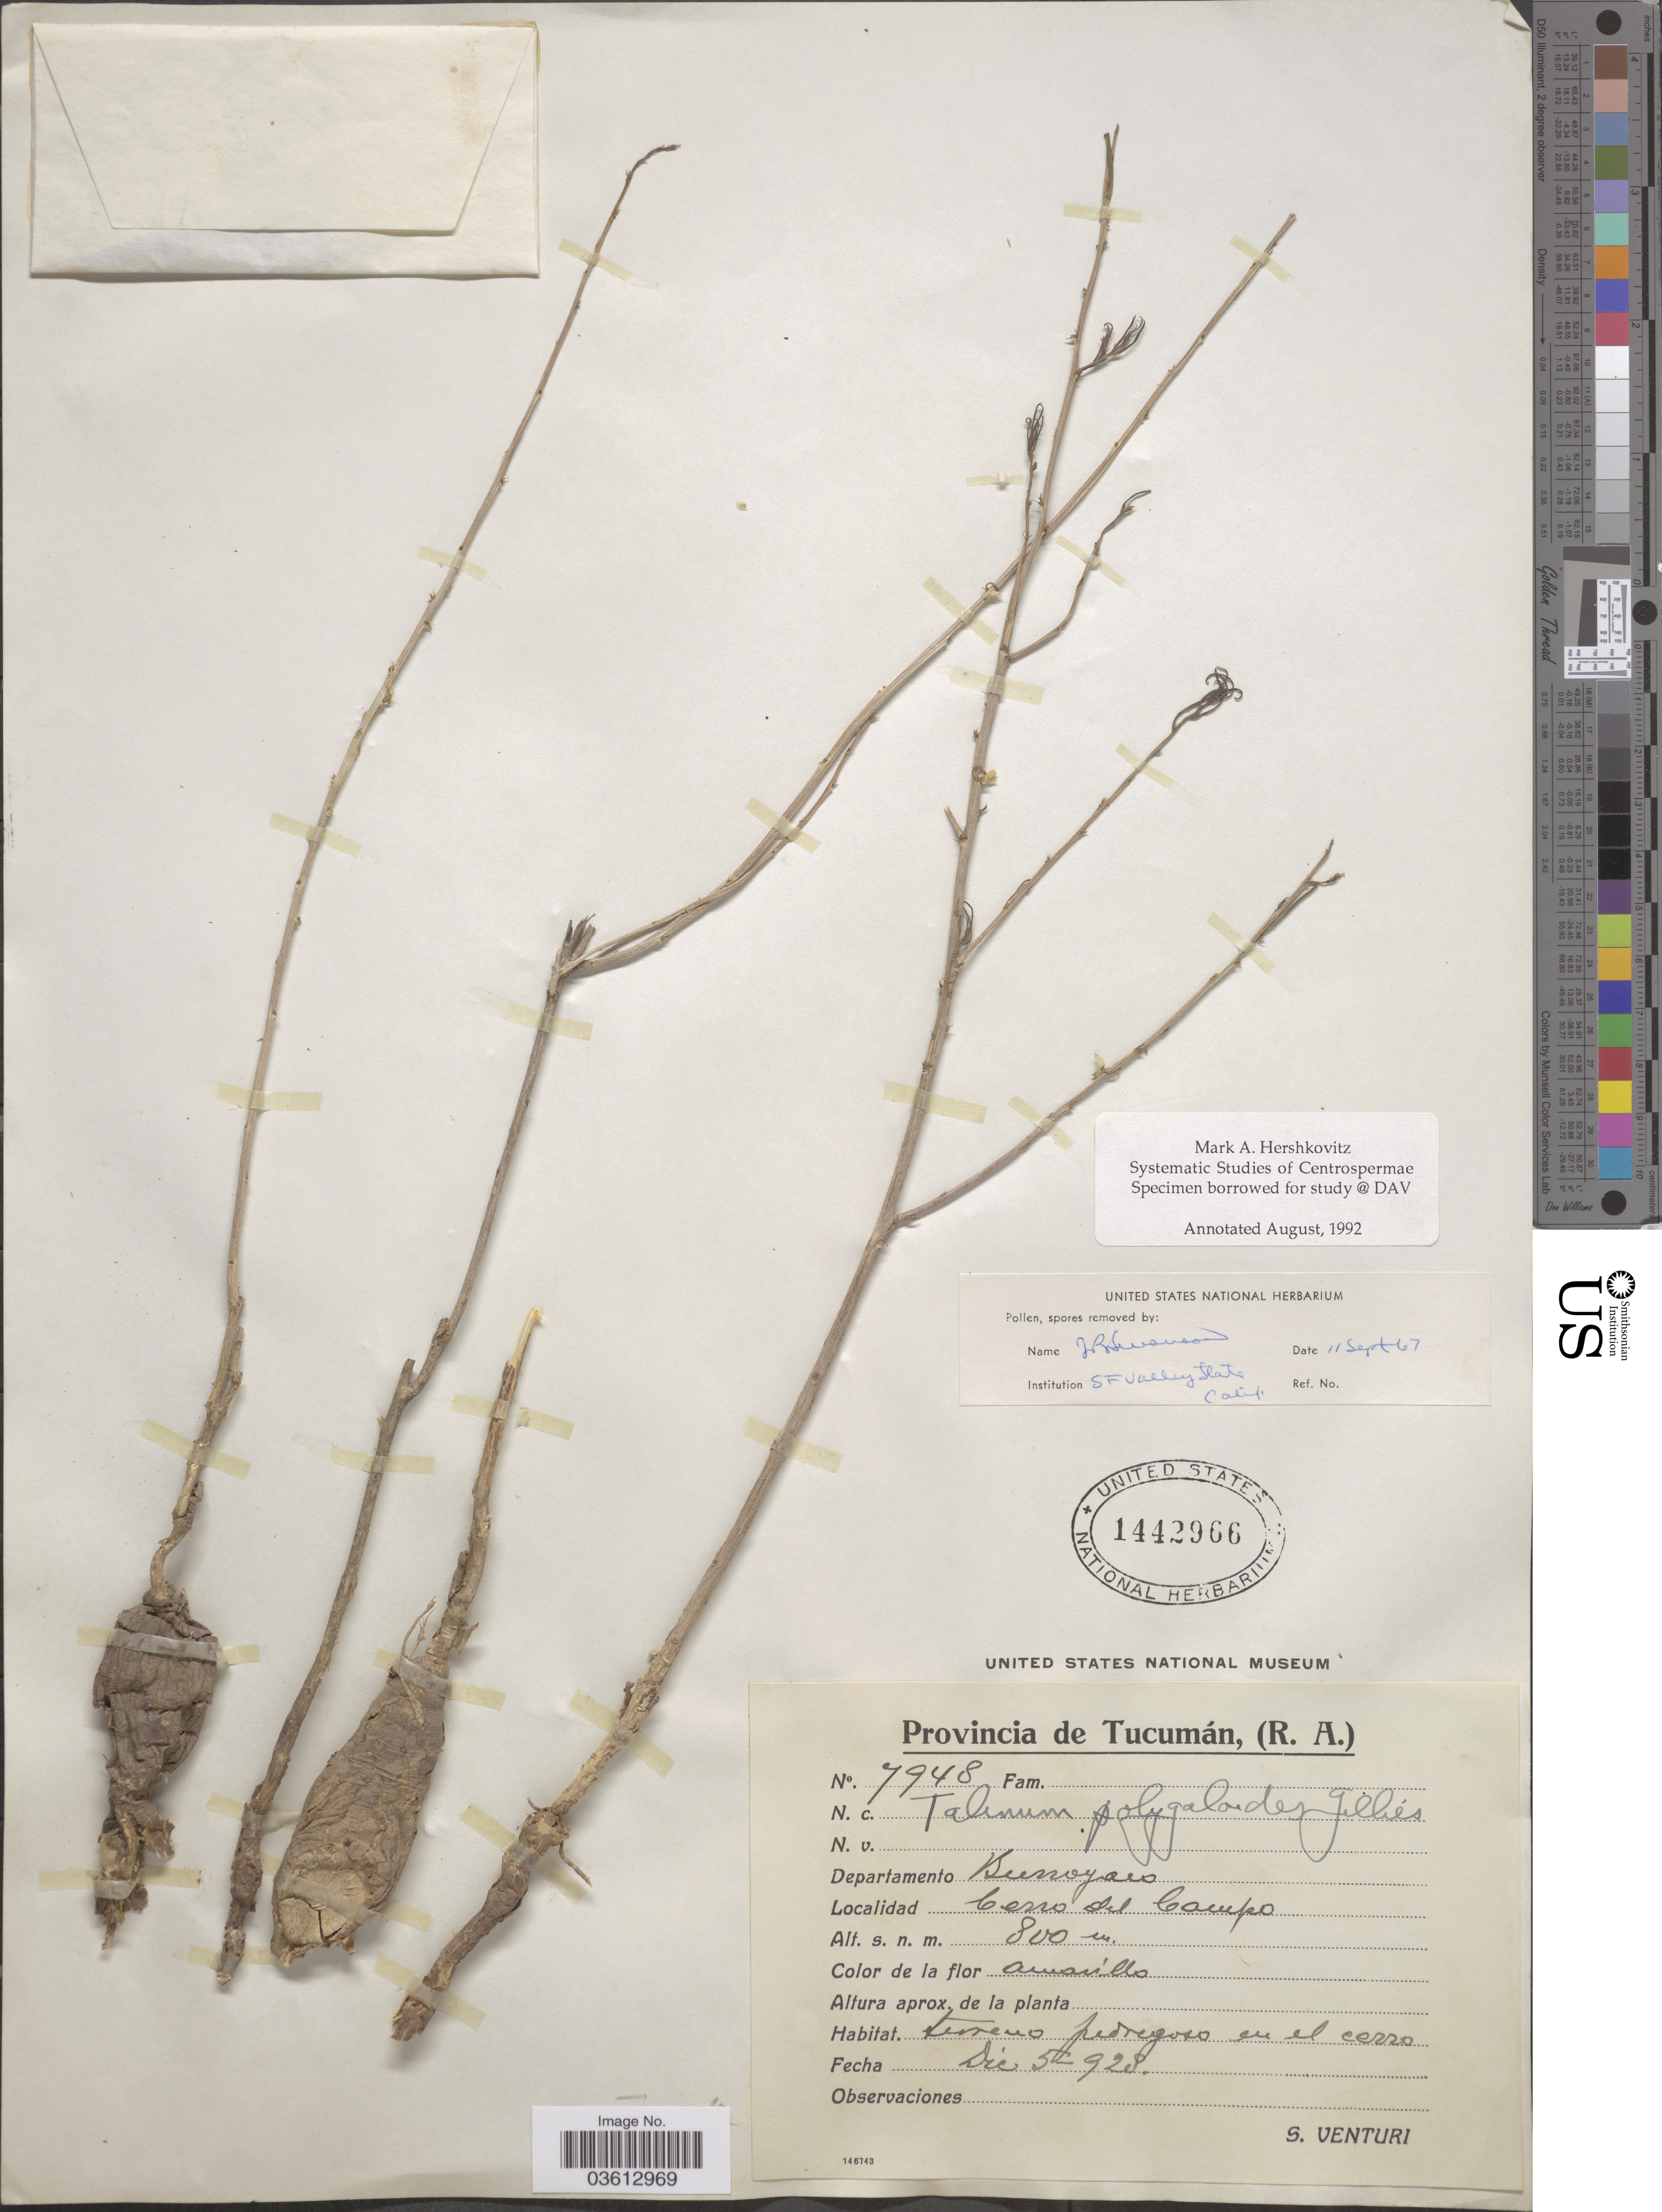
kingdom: Plantae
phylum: Tracheophyta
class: Magnoliopsida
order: Caryophyllales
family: Talinaceae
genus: Talinum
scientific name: Talinum polygaloides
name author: Gillies ex Arn.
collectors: S. Venturi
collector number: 7948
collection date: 1928-12-05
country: Argentina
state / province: Tucuman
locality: Departamento Burroyaco. Cerro del Campo.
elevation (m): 800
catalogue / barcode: US 1442966